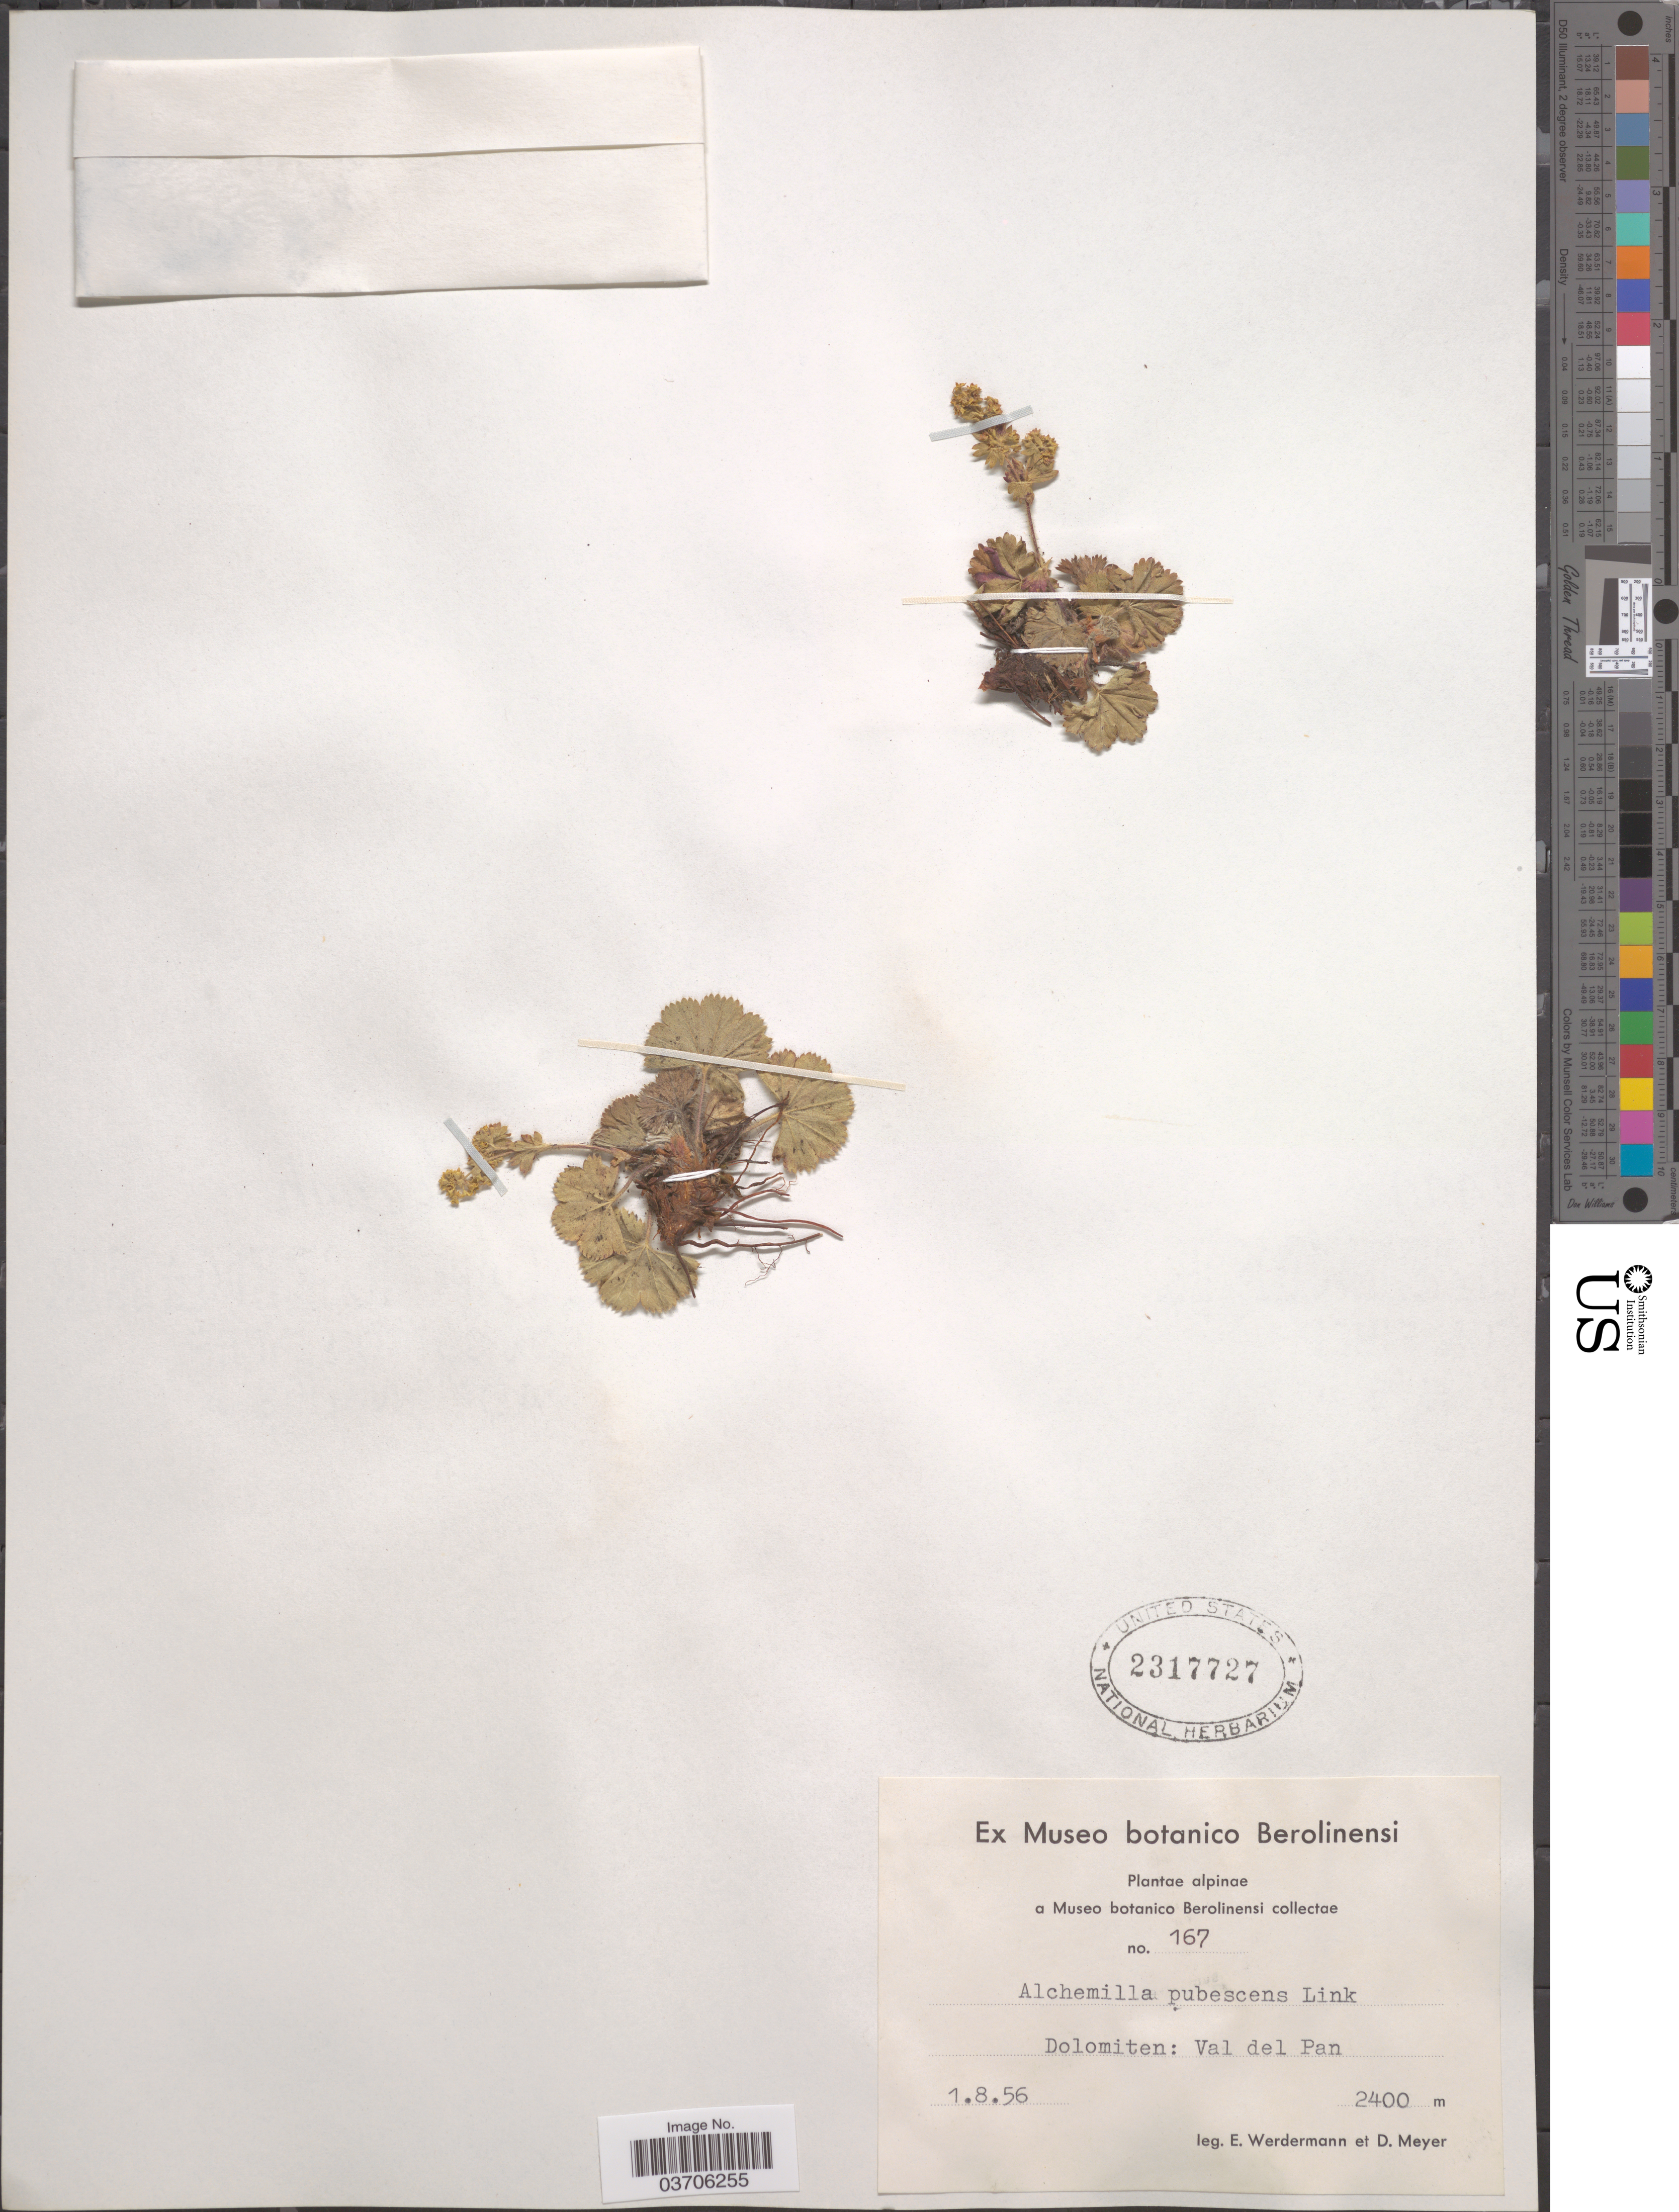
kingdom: Plantae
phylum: Tracheophyta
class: Magnoliopsida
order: Rosales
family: Rosaceae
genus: Alchemilla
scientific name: Alchemilla pubescens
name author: M. Bieb.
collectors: E. Werdermann & D. Meyer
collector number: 167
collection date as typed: Transcribed d/m/y: 1/8/56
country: Italy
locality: Dolomiten: Val del Pan.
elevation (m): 2400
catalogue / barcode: US 2317727